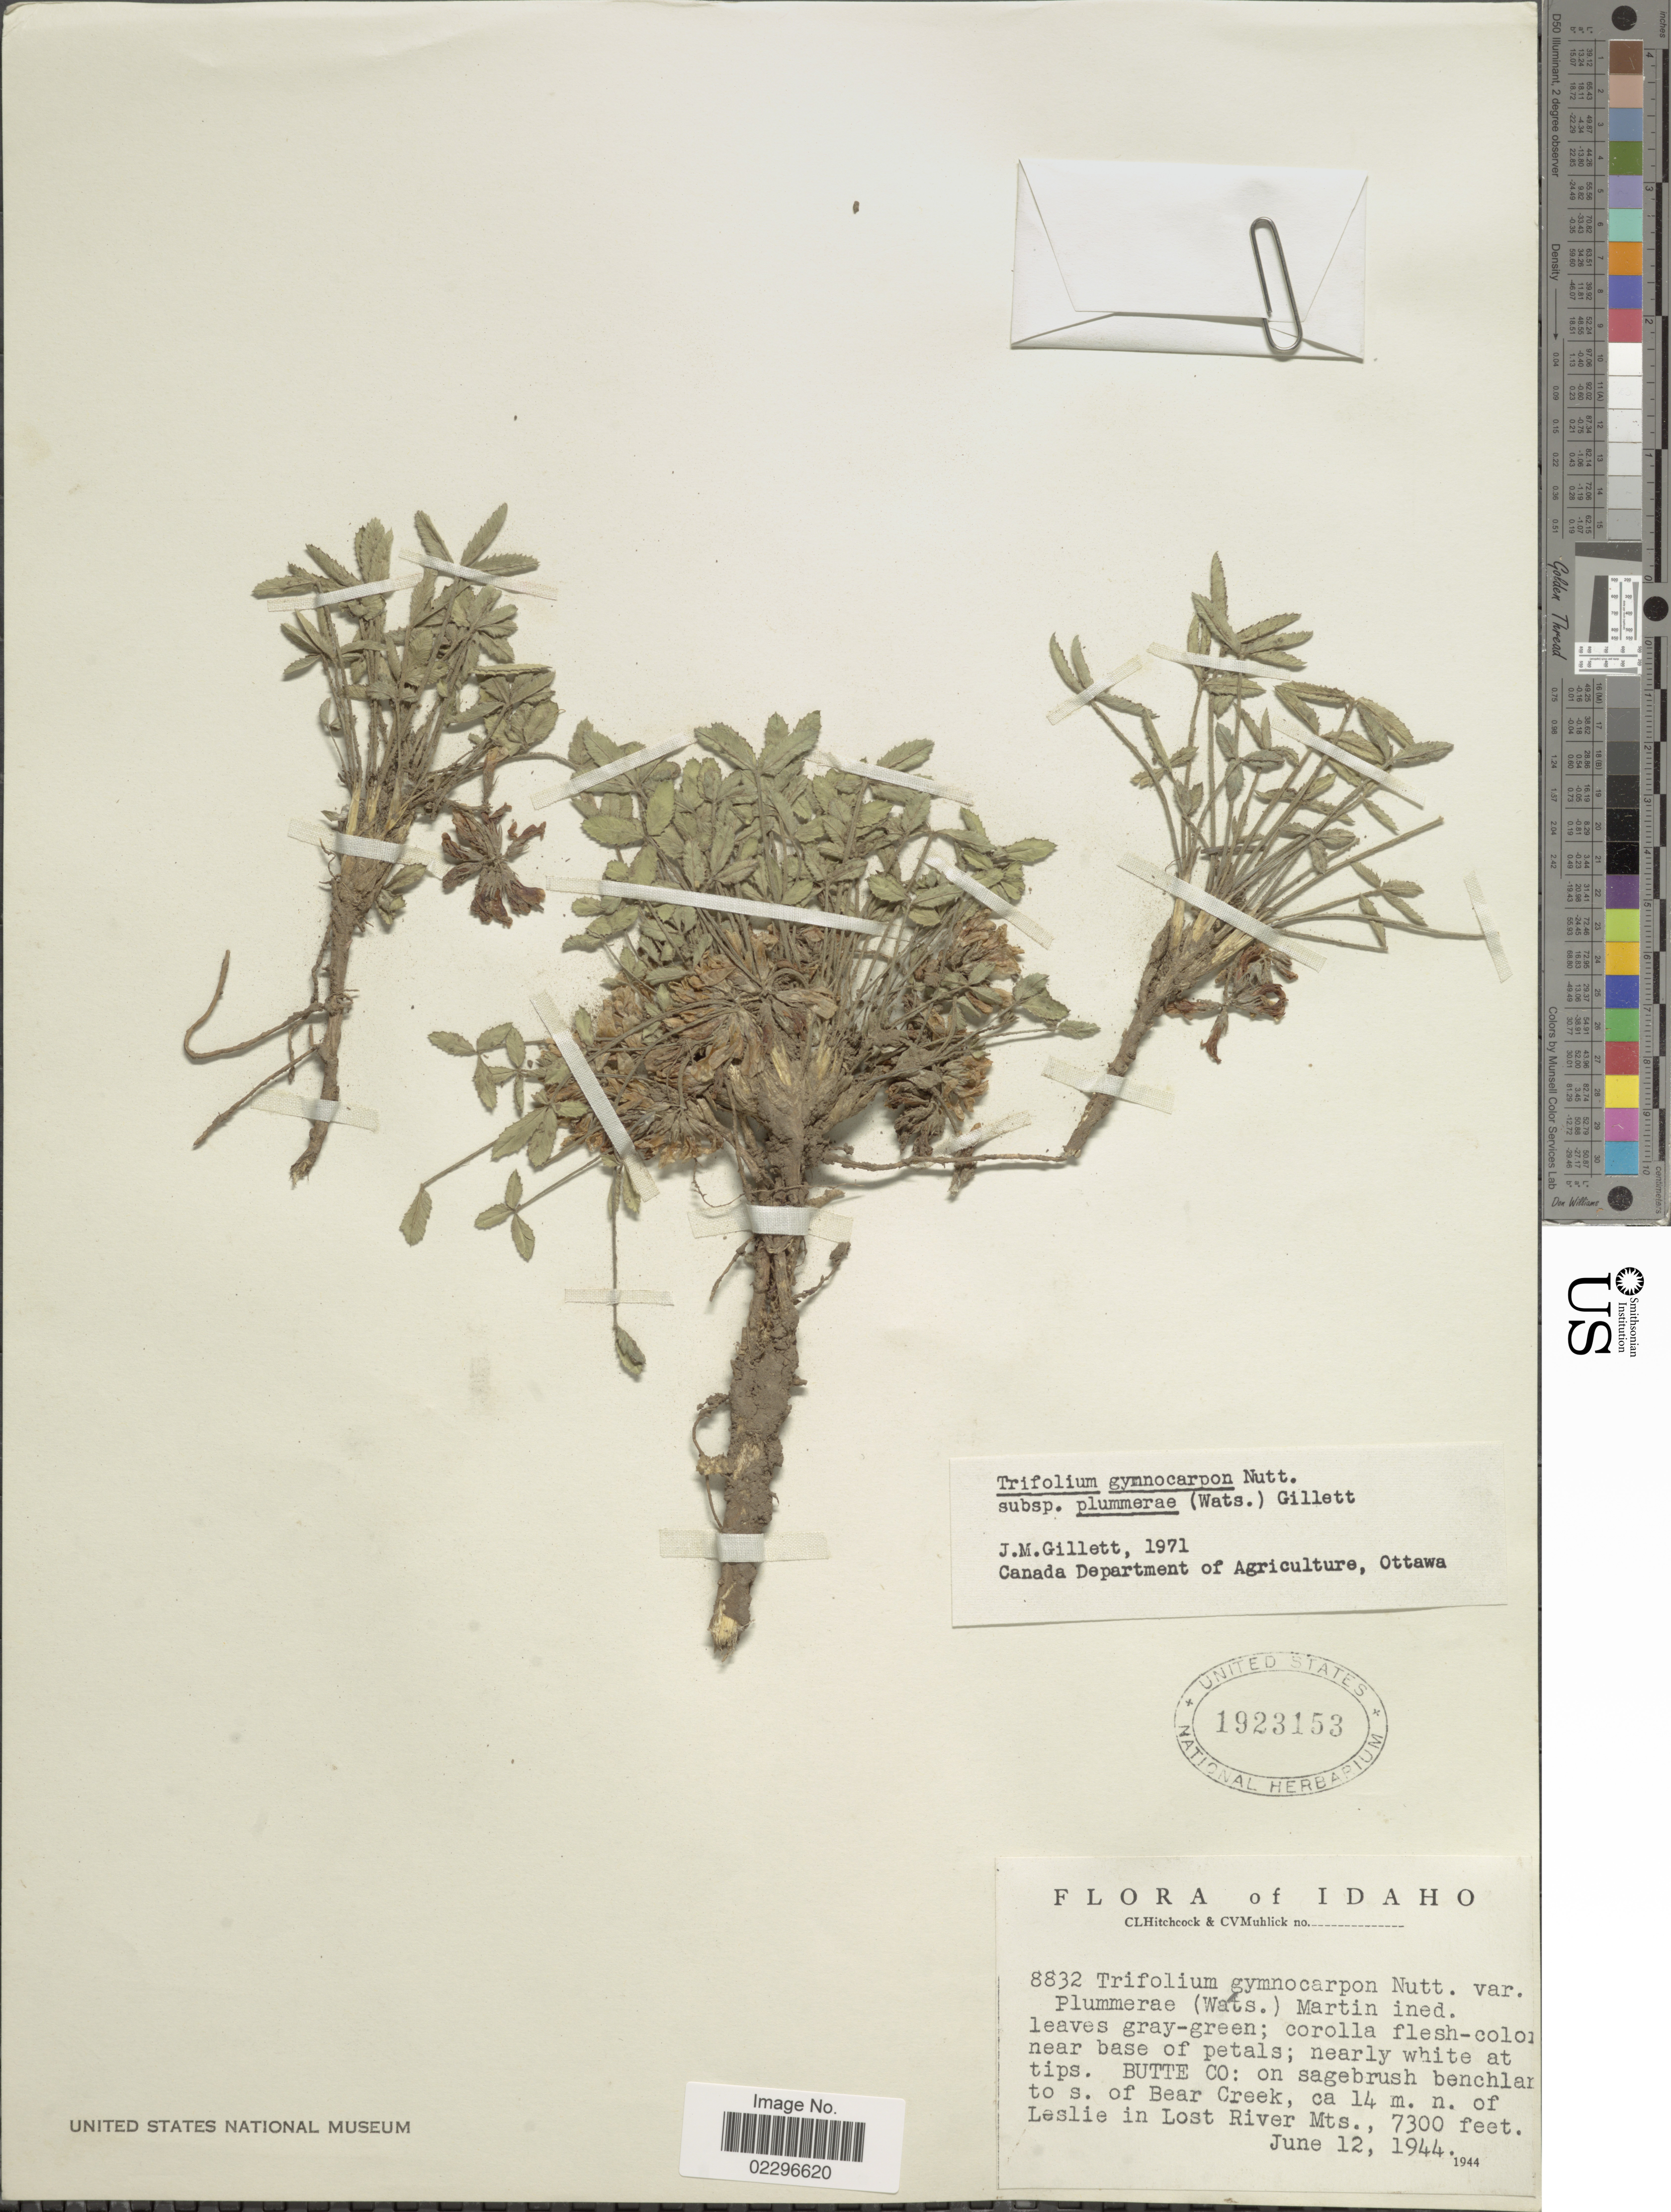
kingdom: Plantae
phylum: Tracheophyta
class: Magnoliopsida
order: Fabales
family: Fabaceae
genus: Trifolium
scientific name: Trifolium gymnocarpon var. plummerae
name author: (S. Watson) J.S. Martin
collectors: C. L. Hitchcock & C. V. Muhlick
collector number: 8832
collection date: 1944-06-12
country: United States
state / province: Idaho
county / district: Cassia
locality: s. of Bear Creek, ca 14 m. n. of Leslie in Lost River Mts.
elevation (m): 2225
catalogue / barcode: US 1923153